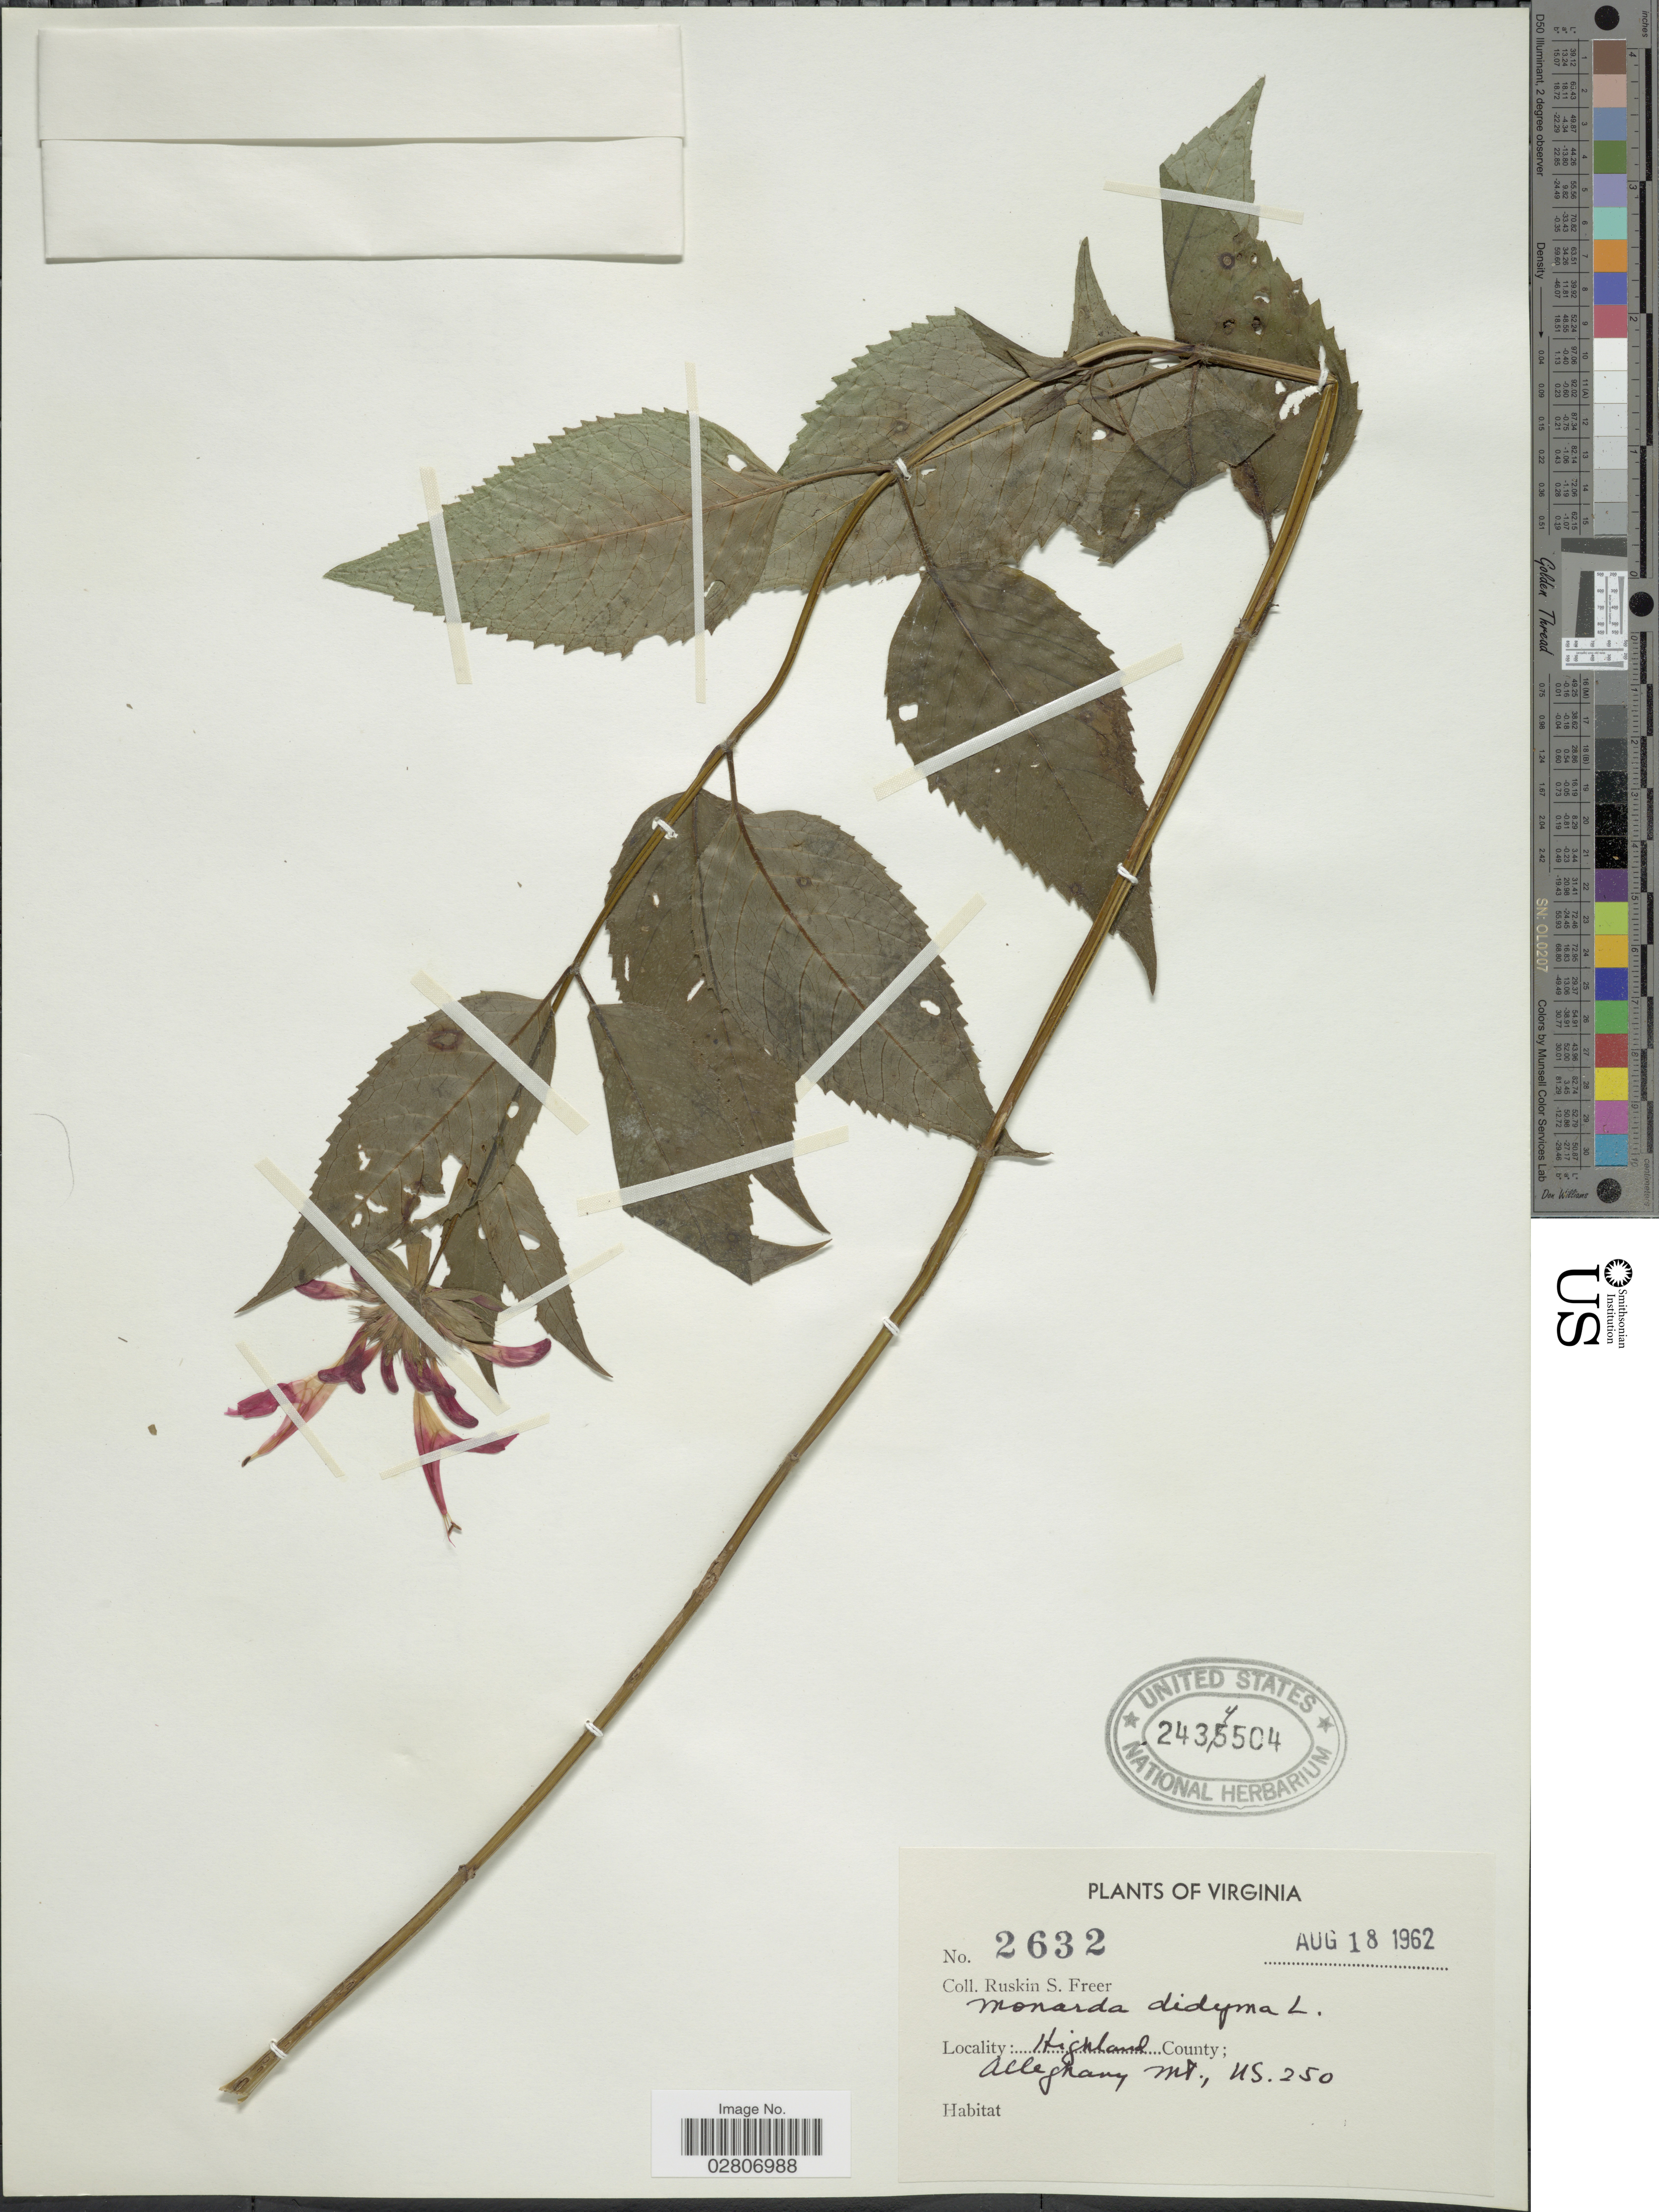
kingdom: Plantae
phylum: Tracheophyta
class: Magnoliopsida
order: Lamiales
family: Lamiaceae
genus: Monarda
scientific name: Monarda didyma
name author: L.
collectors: R. Freer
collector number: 2632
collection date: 1962-08-18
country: United States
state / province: Virginia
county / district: Highland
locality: Alleghany Mt., US. 250.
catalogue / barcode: US 2434504